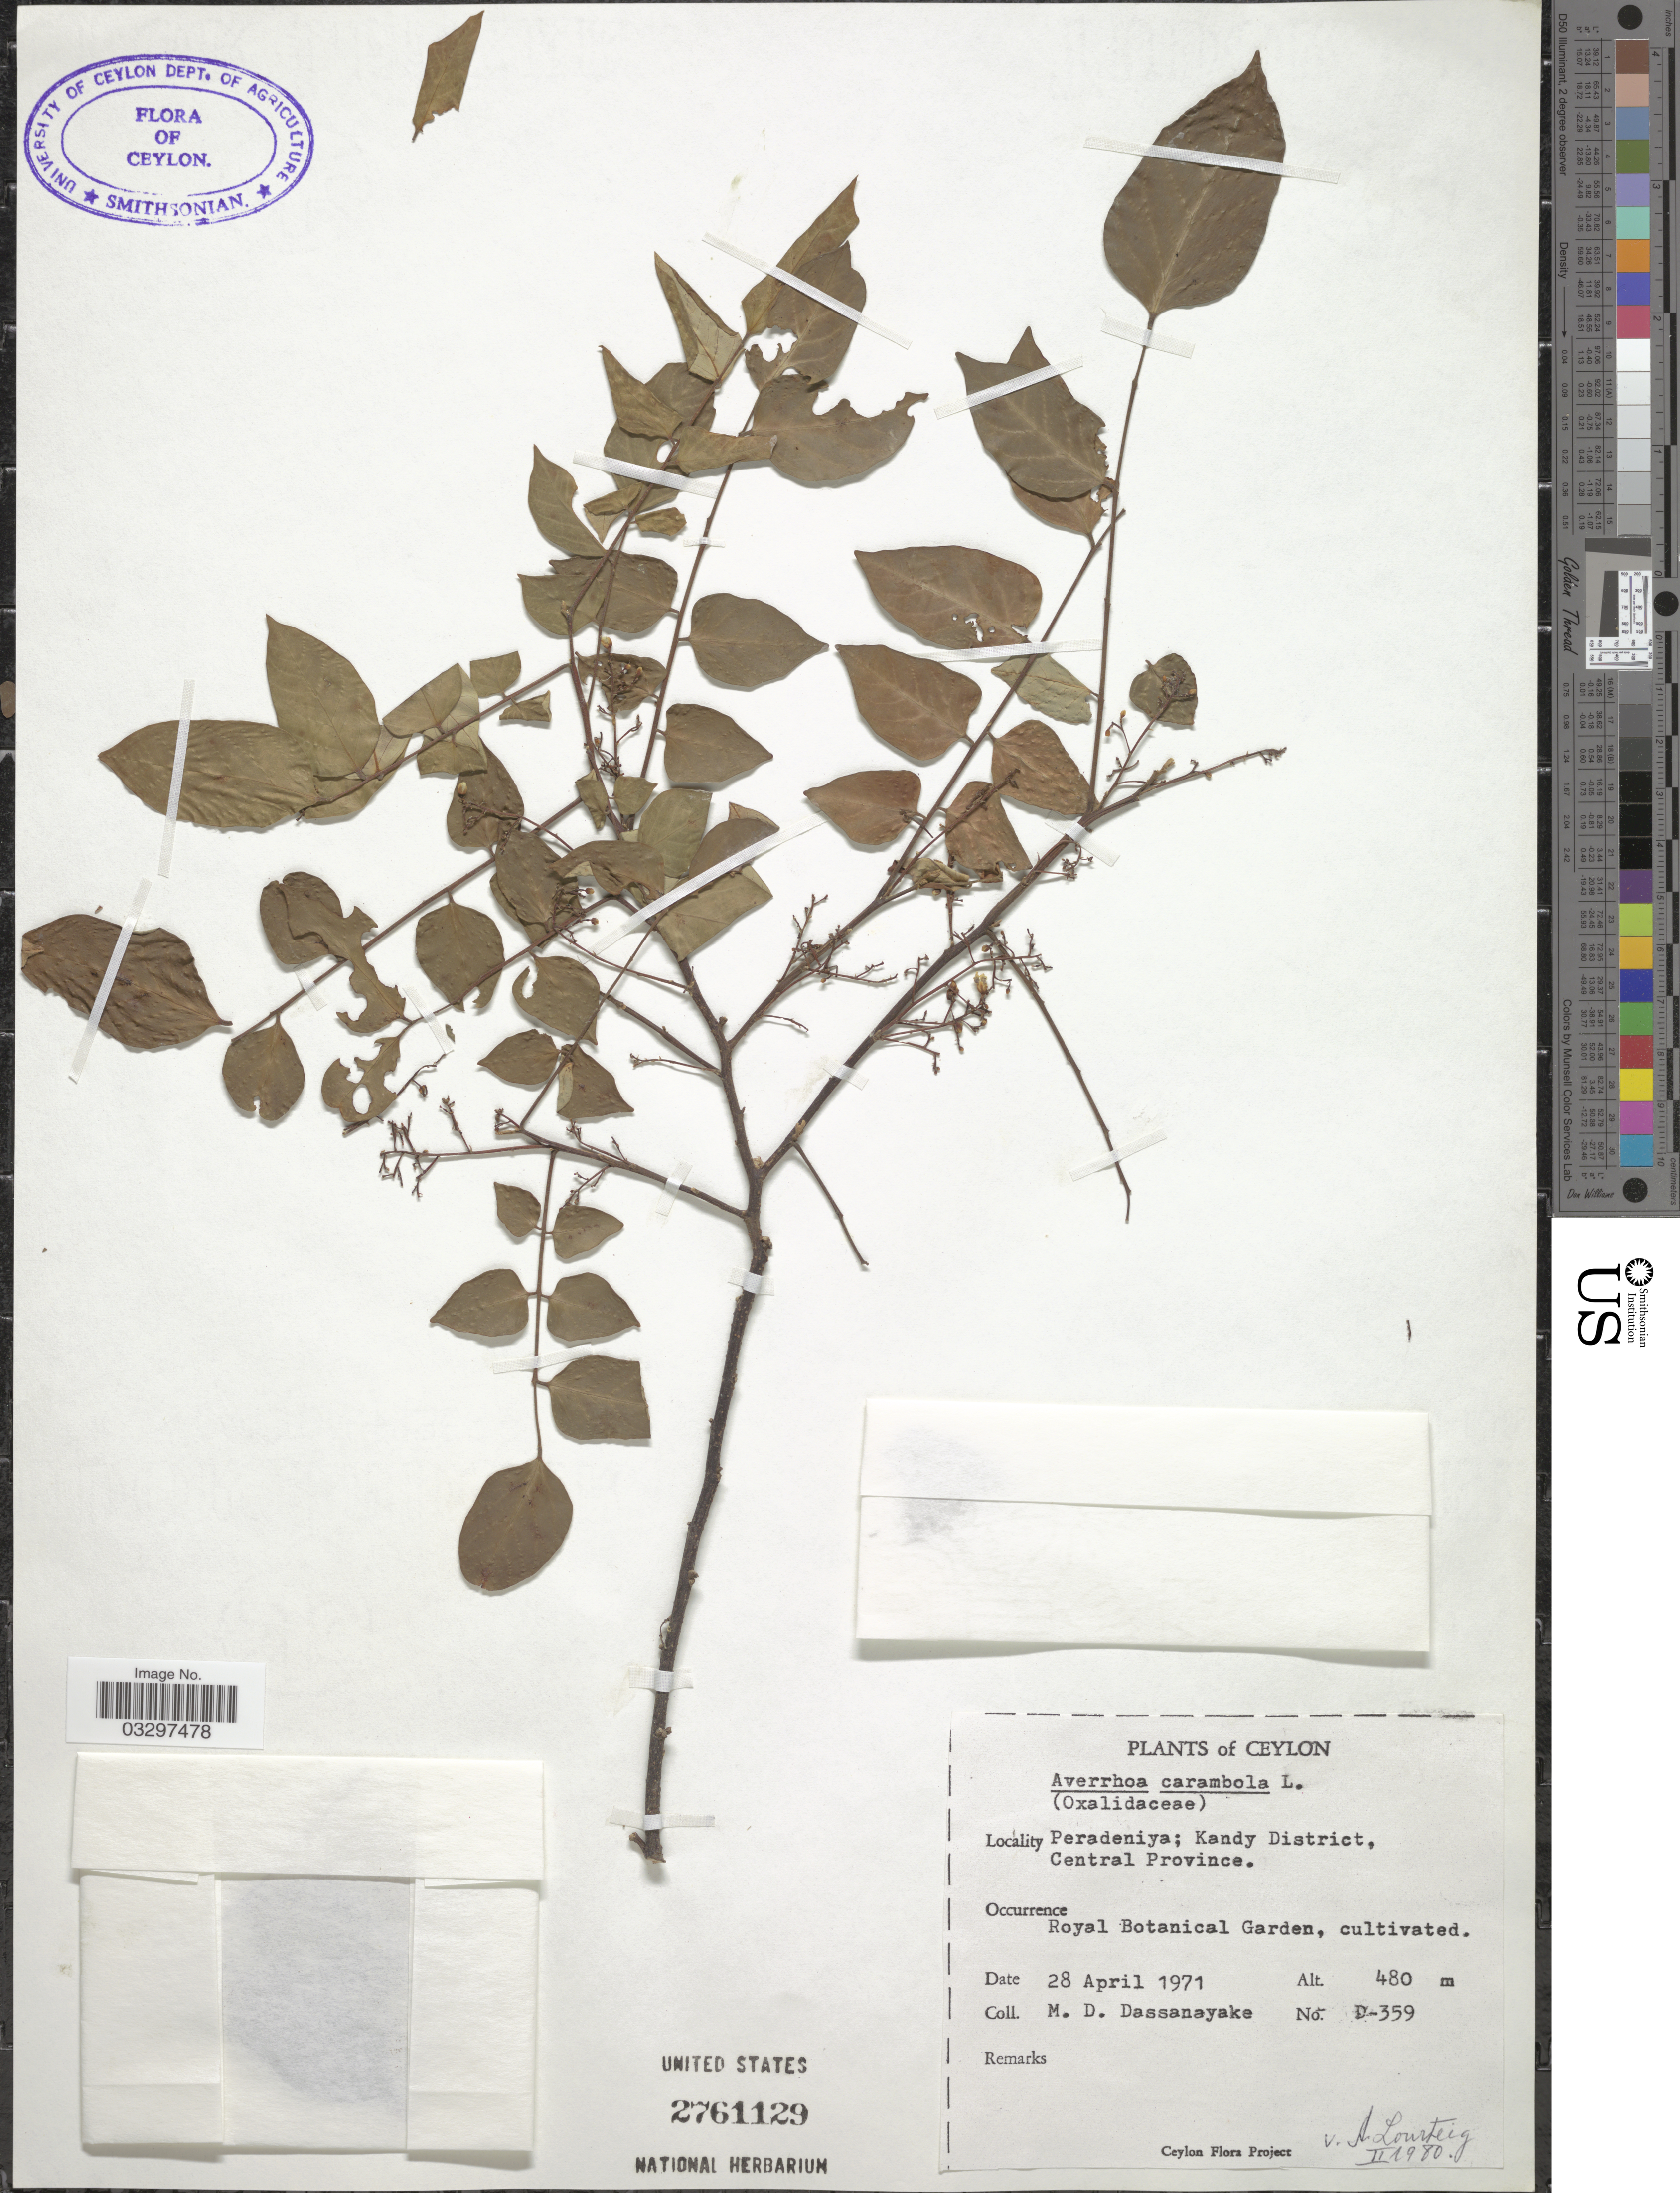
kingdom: Plantae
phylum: Tracheophyta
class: Magnoliopsida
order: Oxalidales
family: Oxalidaceae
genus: Averrhoa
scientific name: Averrhoa carambola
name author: L.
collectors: M. D. Dassanayake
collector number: D-359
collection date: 1971-04-28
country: Sri Lanka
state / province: Central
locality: Ceylon. Peradeniya; Kandy District. Royal Botanical Garden.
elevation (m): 480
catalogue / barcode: US 2761129